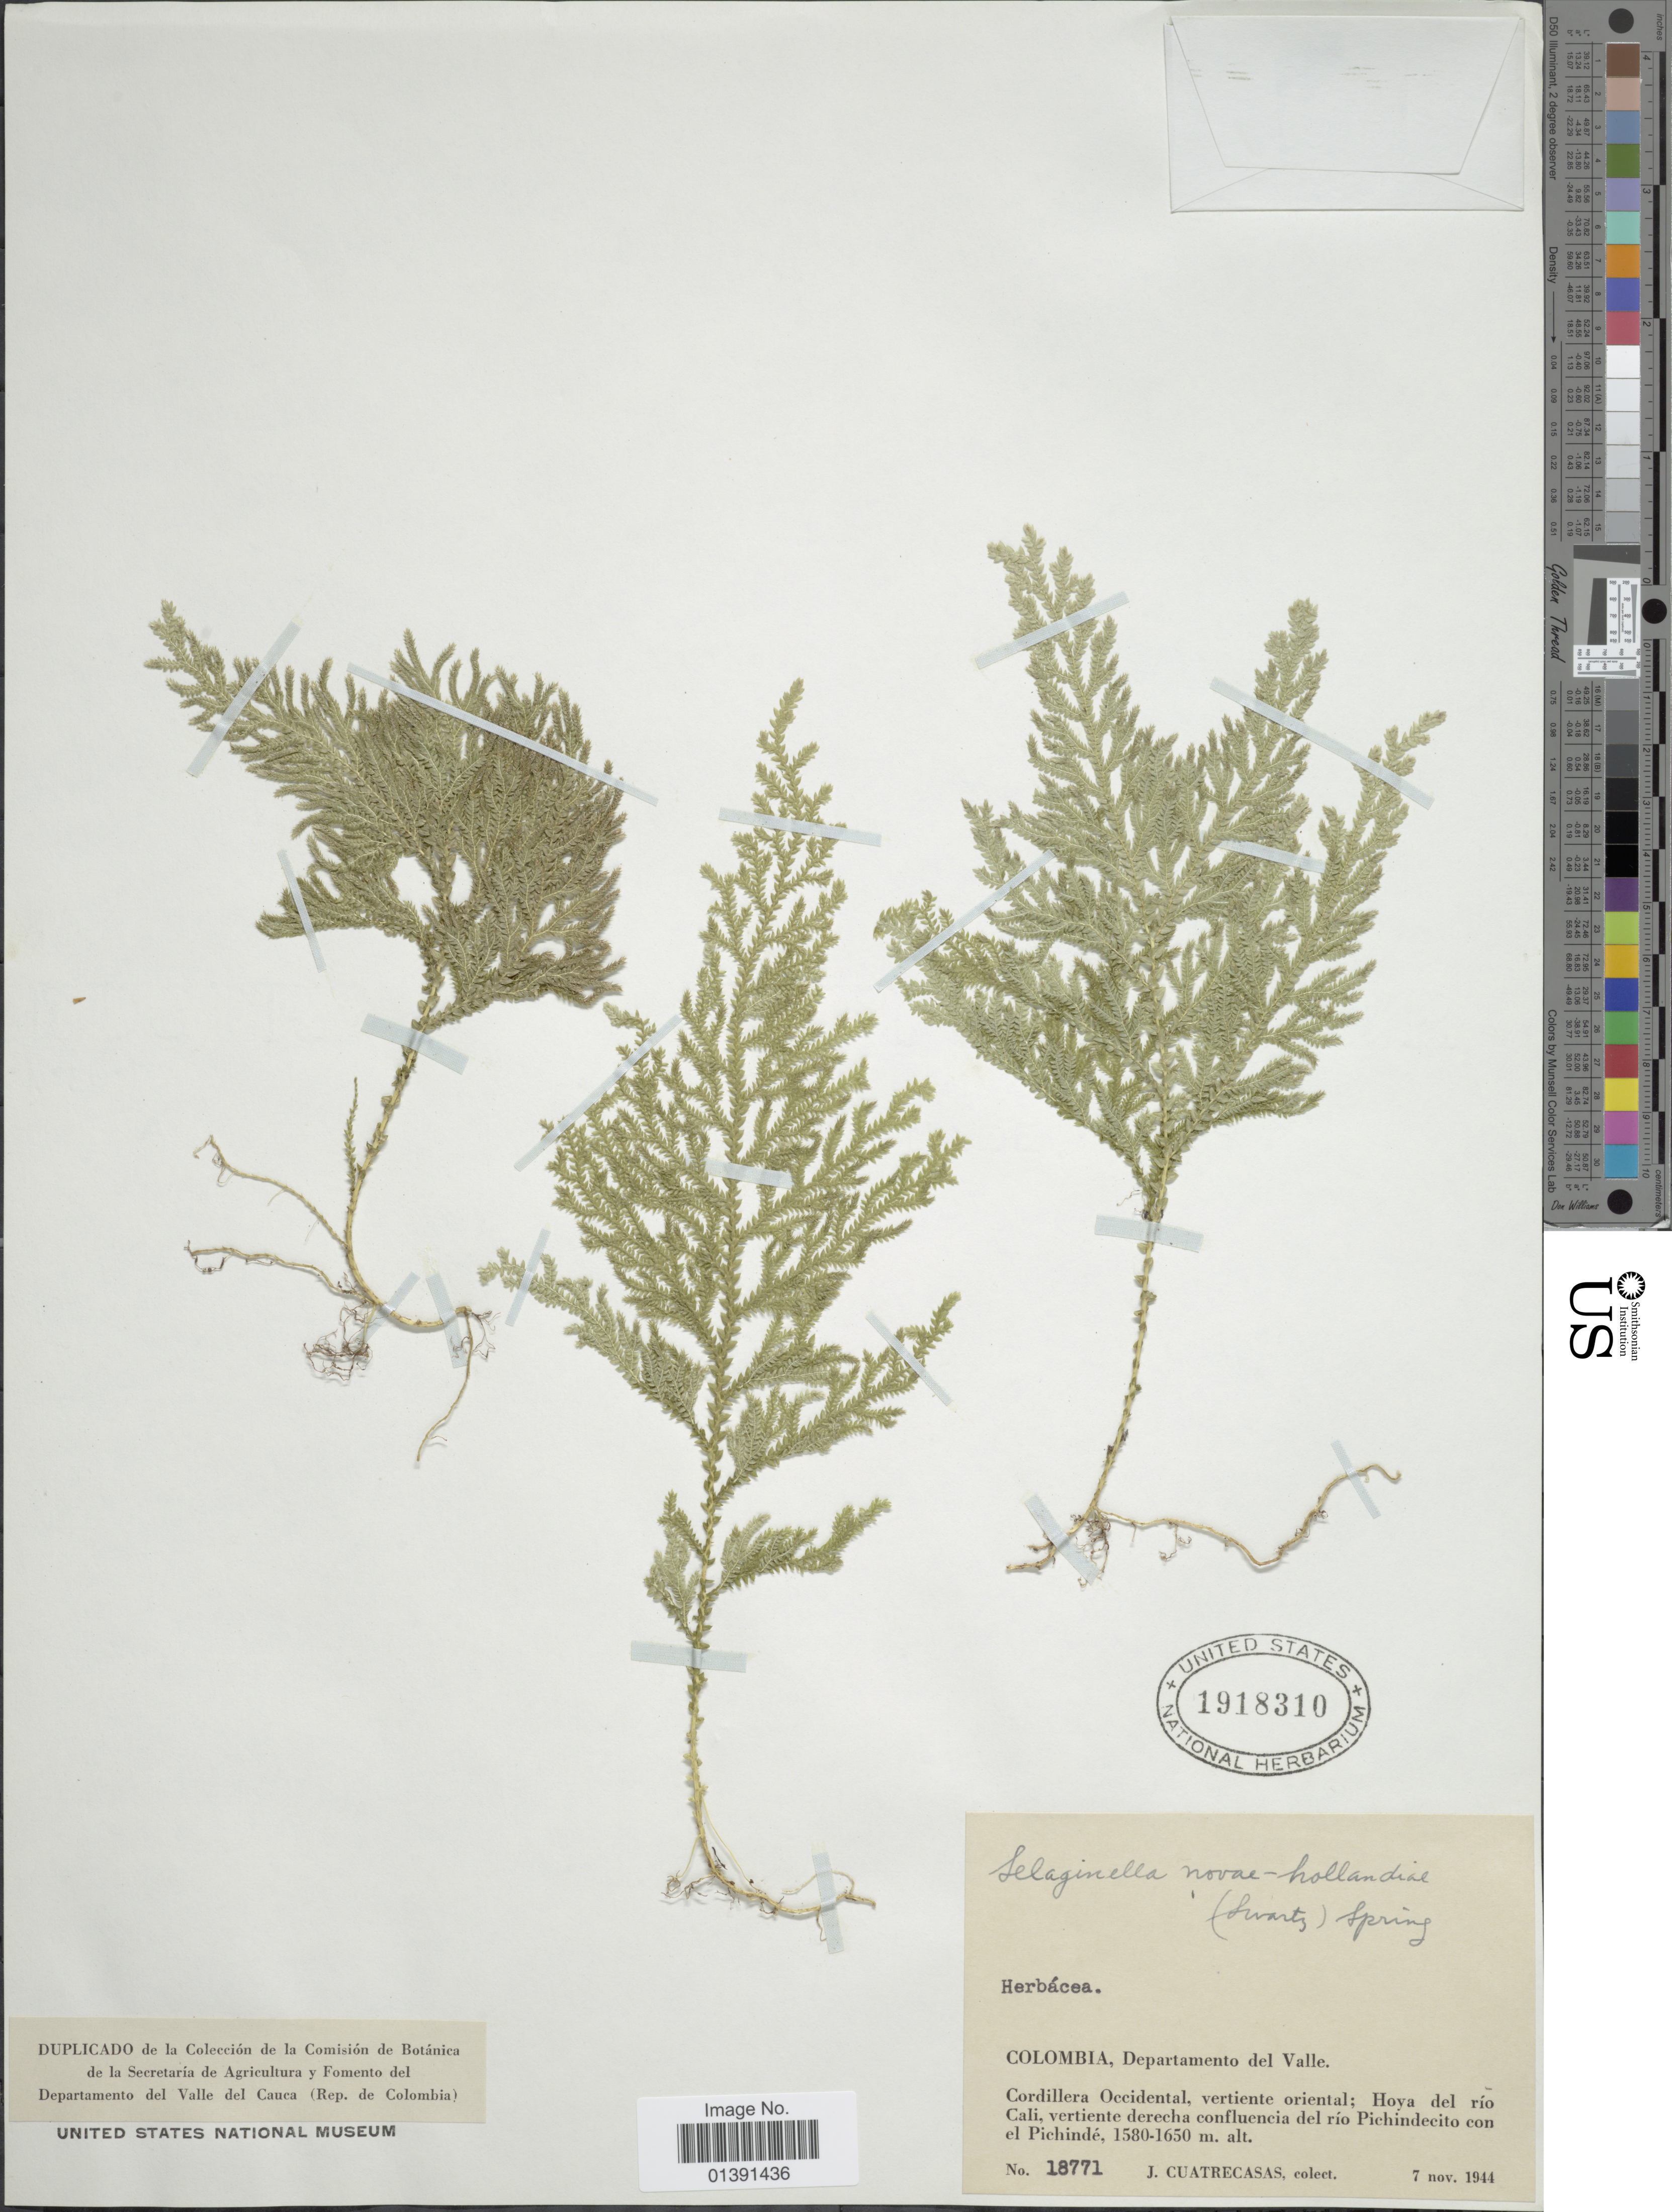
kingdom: Plantae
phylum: Tracheophyta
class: Lycopodiopsida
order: Selaginellales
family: Selaginellaceae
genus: Selaginella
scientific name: Selaginella novae-hollandiae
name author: (Sw.) Spring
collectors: J. Cuatrecasas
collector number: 18771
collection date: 1944-11-07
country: Colombia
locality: Departamento del Valle, Cordillera Occidental, vertiente oriental: Hoya del rio Cali, vertiente derecha confluencia del rio Pichindecito con el Pichindé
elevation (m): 1580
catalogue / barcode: US 1918310